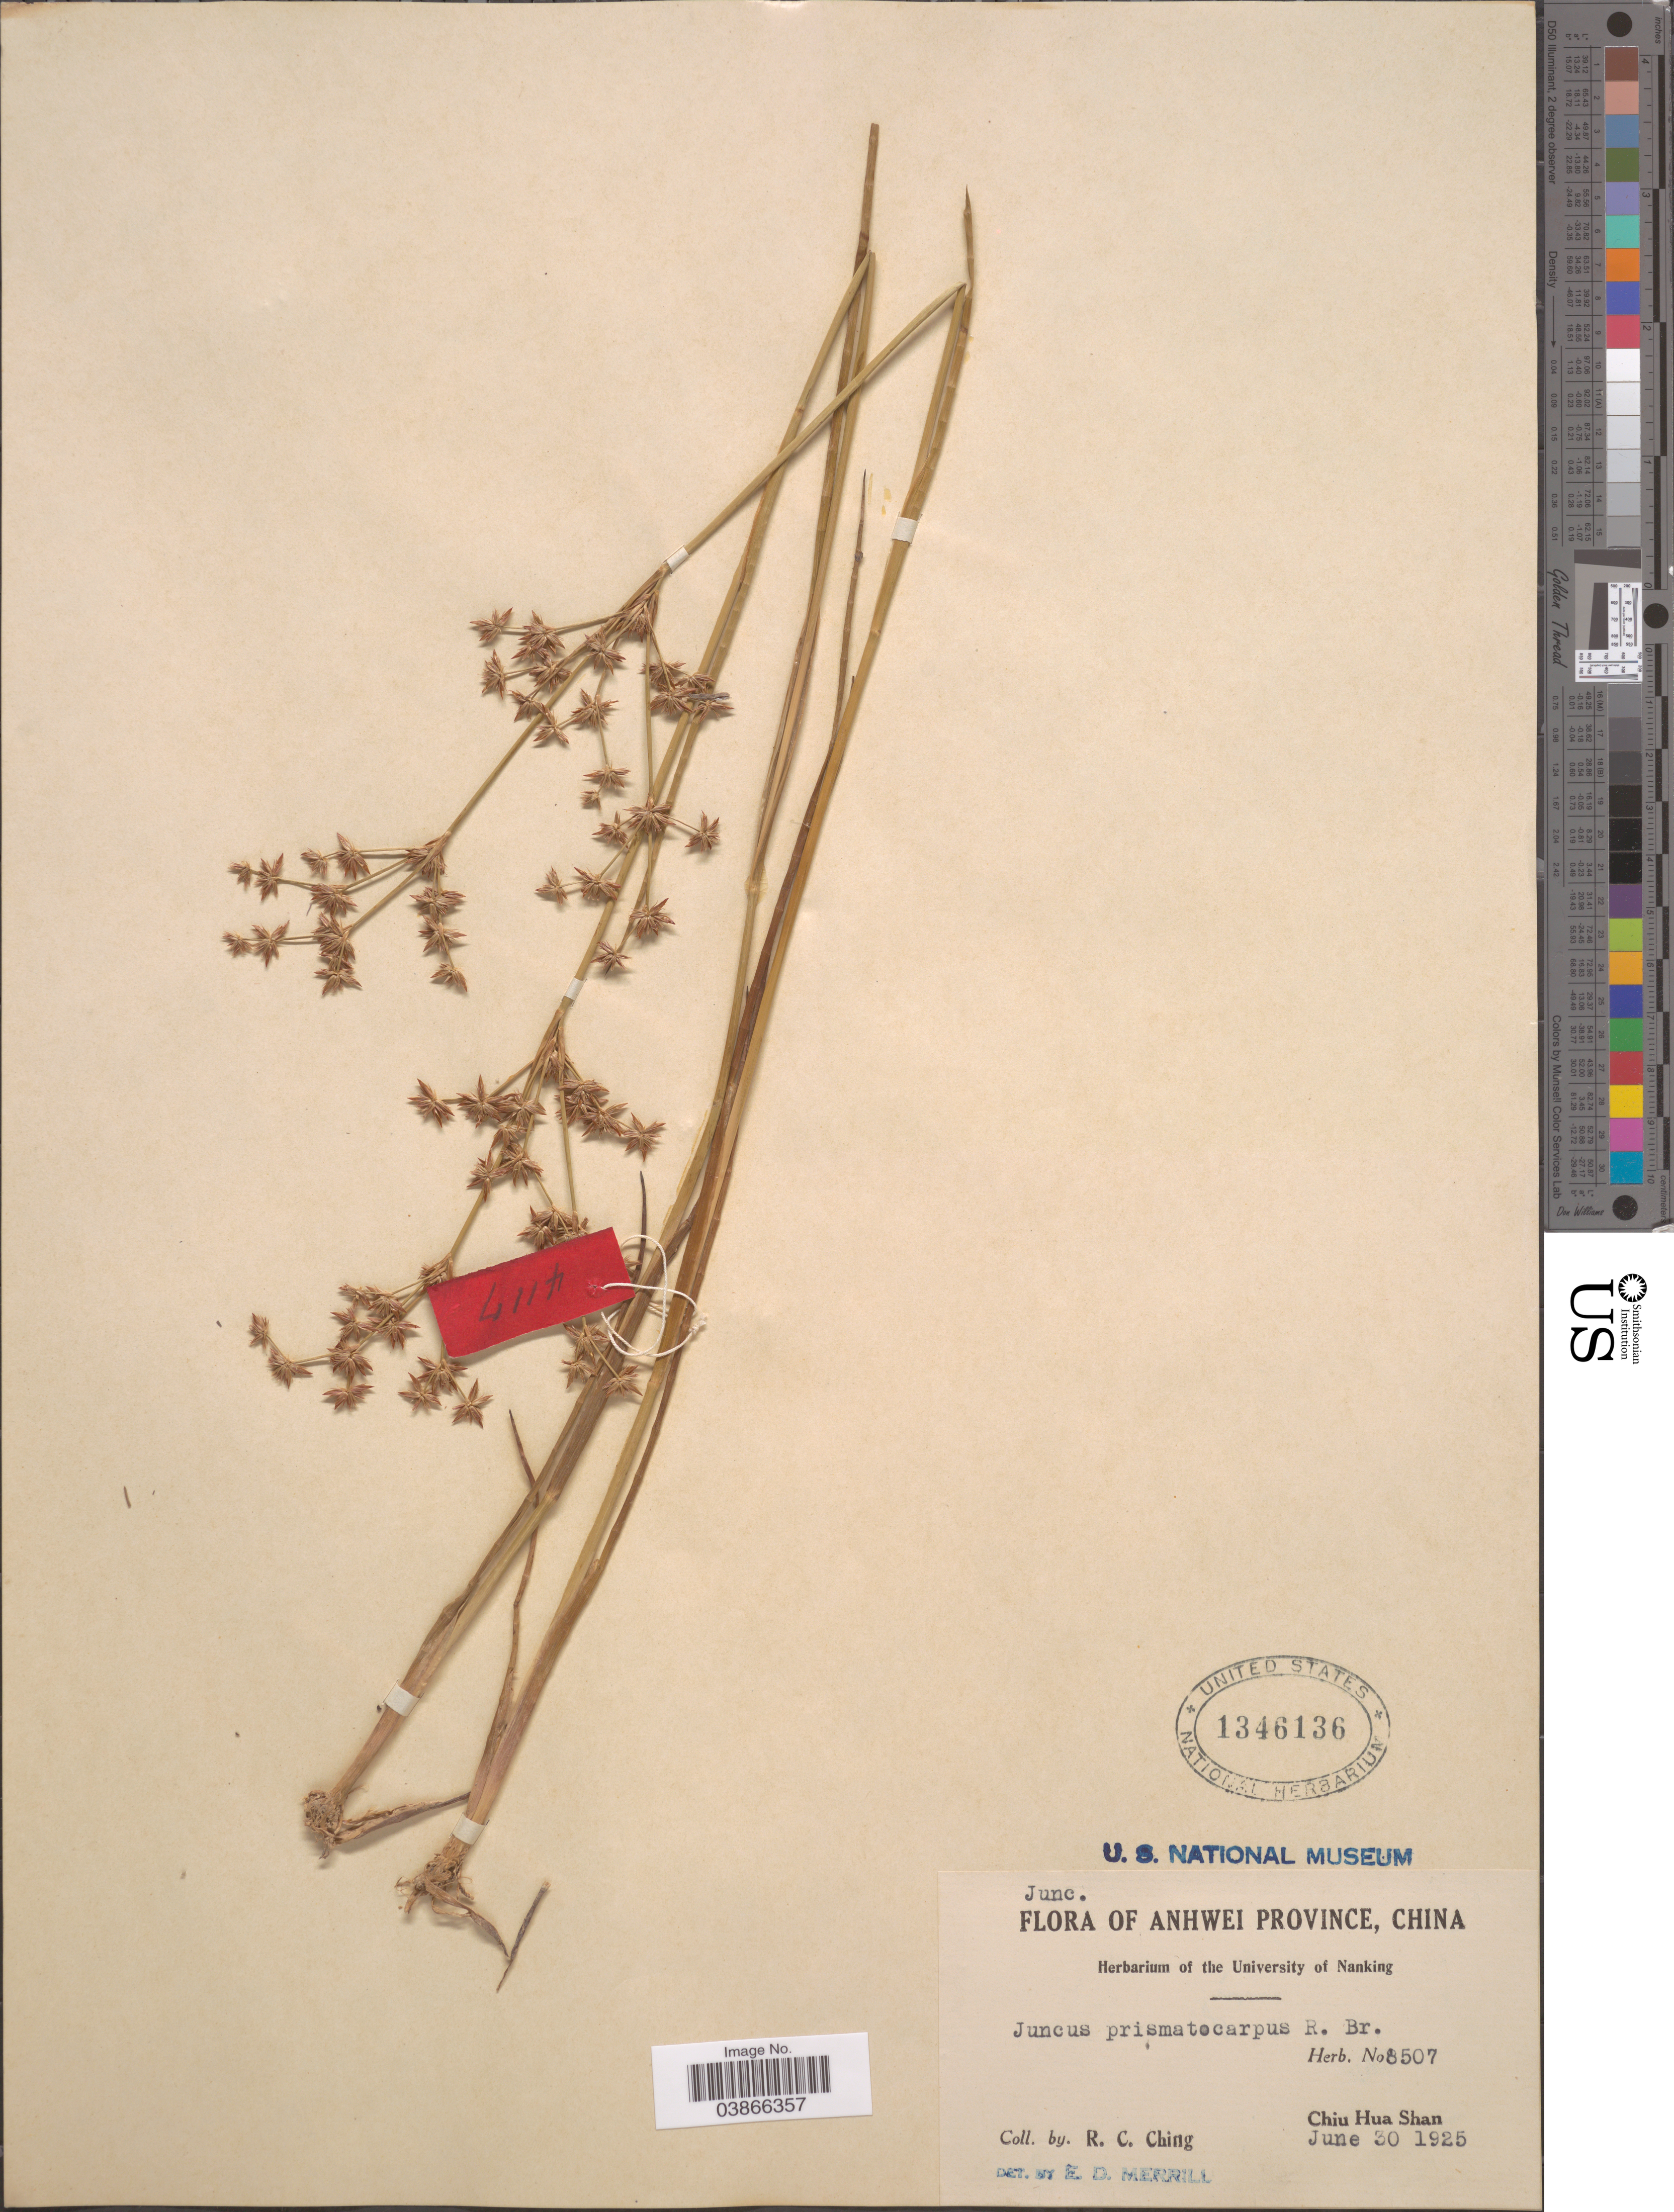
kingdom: Plantae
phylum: Tracheophyta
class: Liliopsida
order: Poales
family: Juncaceae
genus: Juncus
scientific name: Juncus prismatocarpus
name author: R. Br.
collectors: R. C. Ching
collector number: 8507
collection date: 1925-06-30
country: China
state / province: Anhui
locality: Anhwei Province. Chiu Hua Shan.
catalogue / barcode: US 1346136